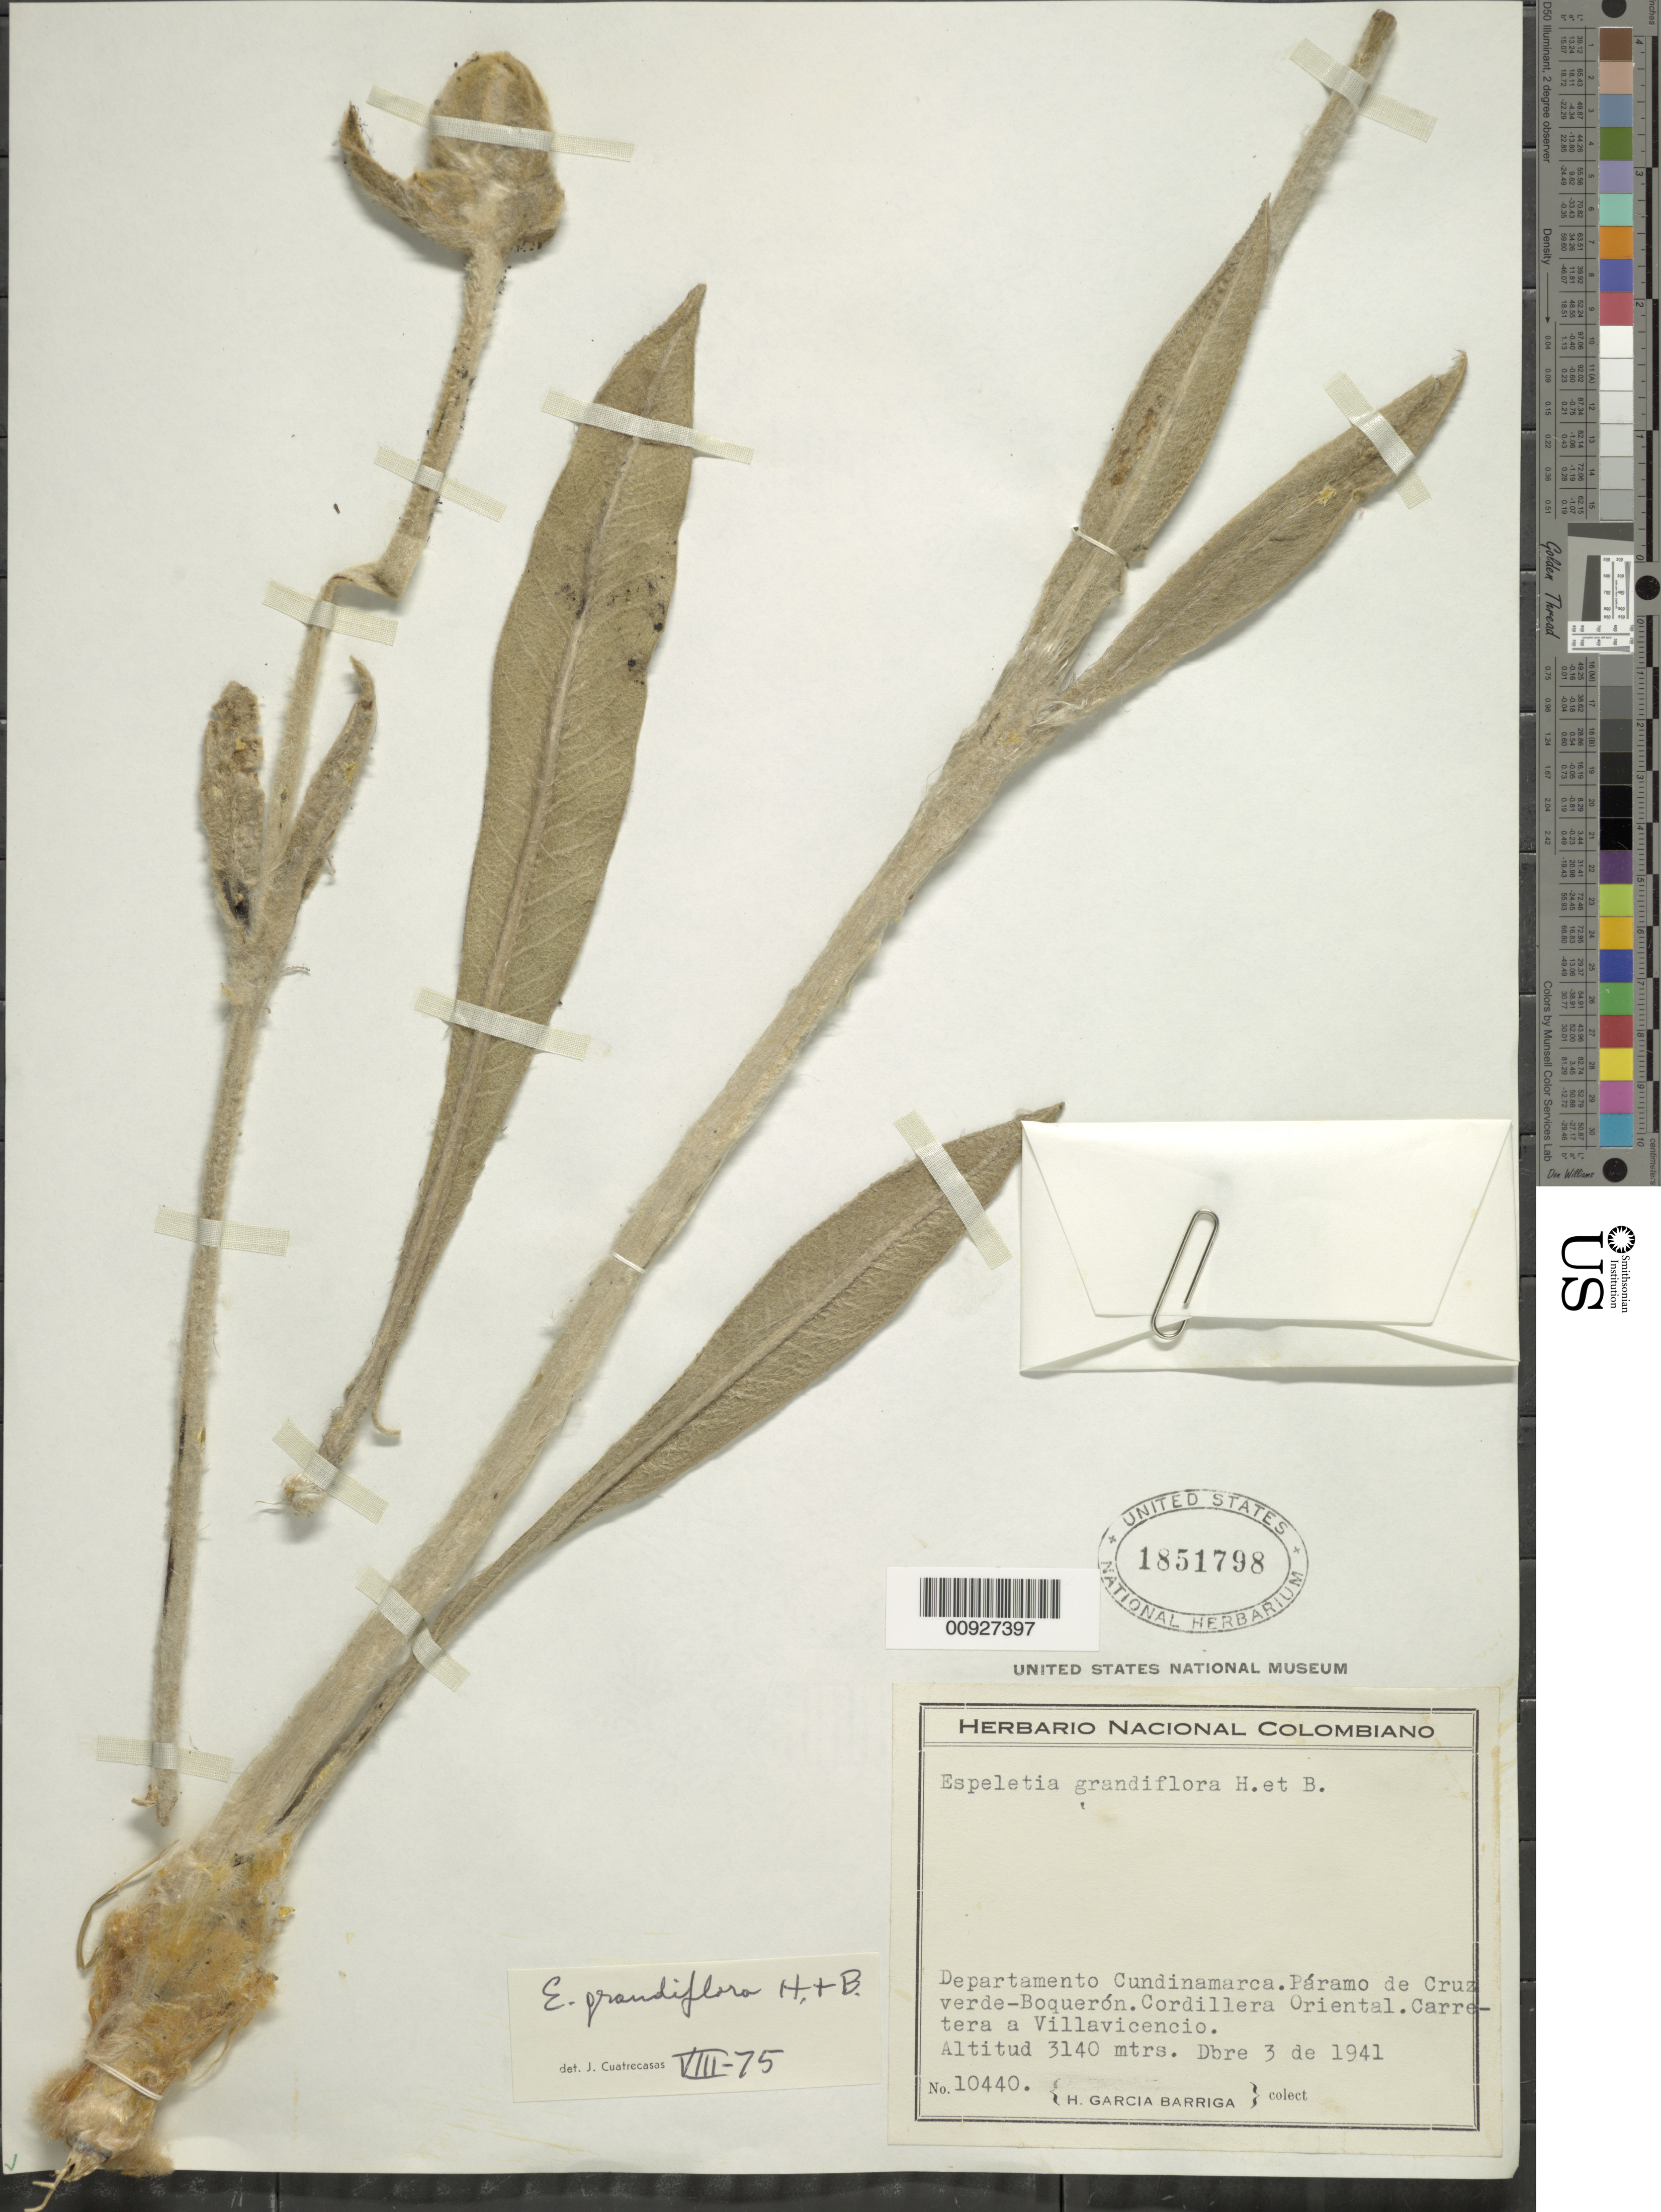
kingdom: Plantae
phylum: Tracheophyta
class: Magnoliopsida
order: Asterales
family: Asteraceae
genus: Espeletia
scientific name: Espeletia grandiflora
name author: Humb. & Bonpl.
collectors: H. García Barriga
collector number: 10440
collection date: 1941-12-03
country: Colombia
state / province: Cundinamarca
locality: Páramo de Cruz Verde-Boquerón. Cordillera Oriental. Carretera de Villavicencio.. Páramo de Cruz Verde-Boquerón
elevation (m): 3140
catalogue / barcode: US 1851798